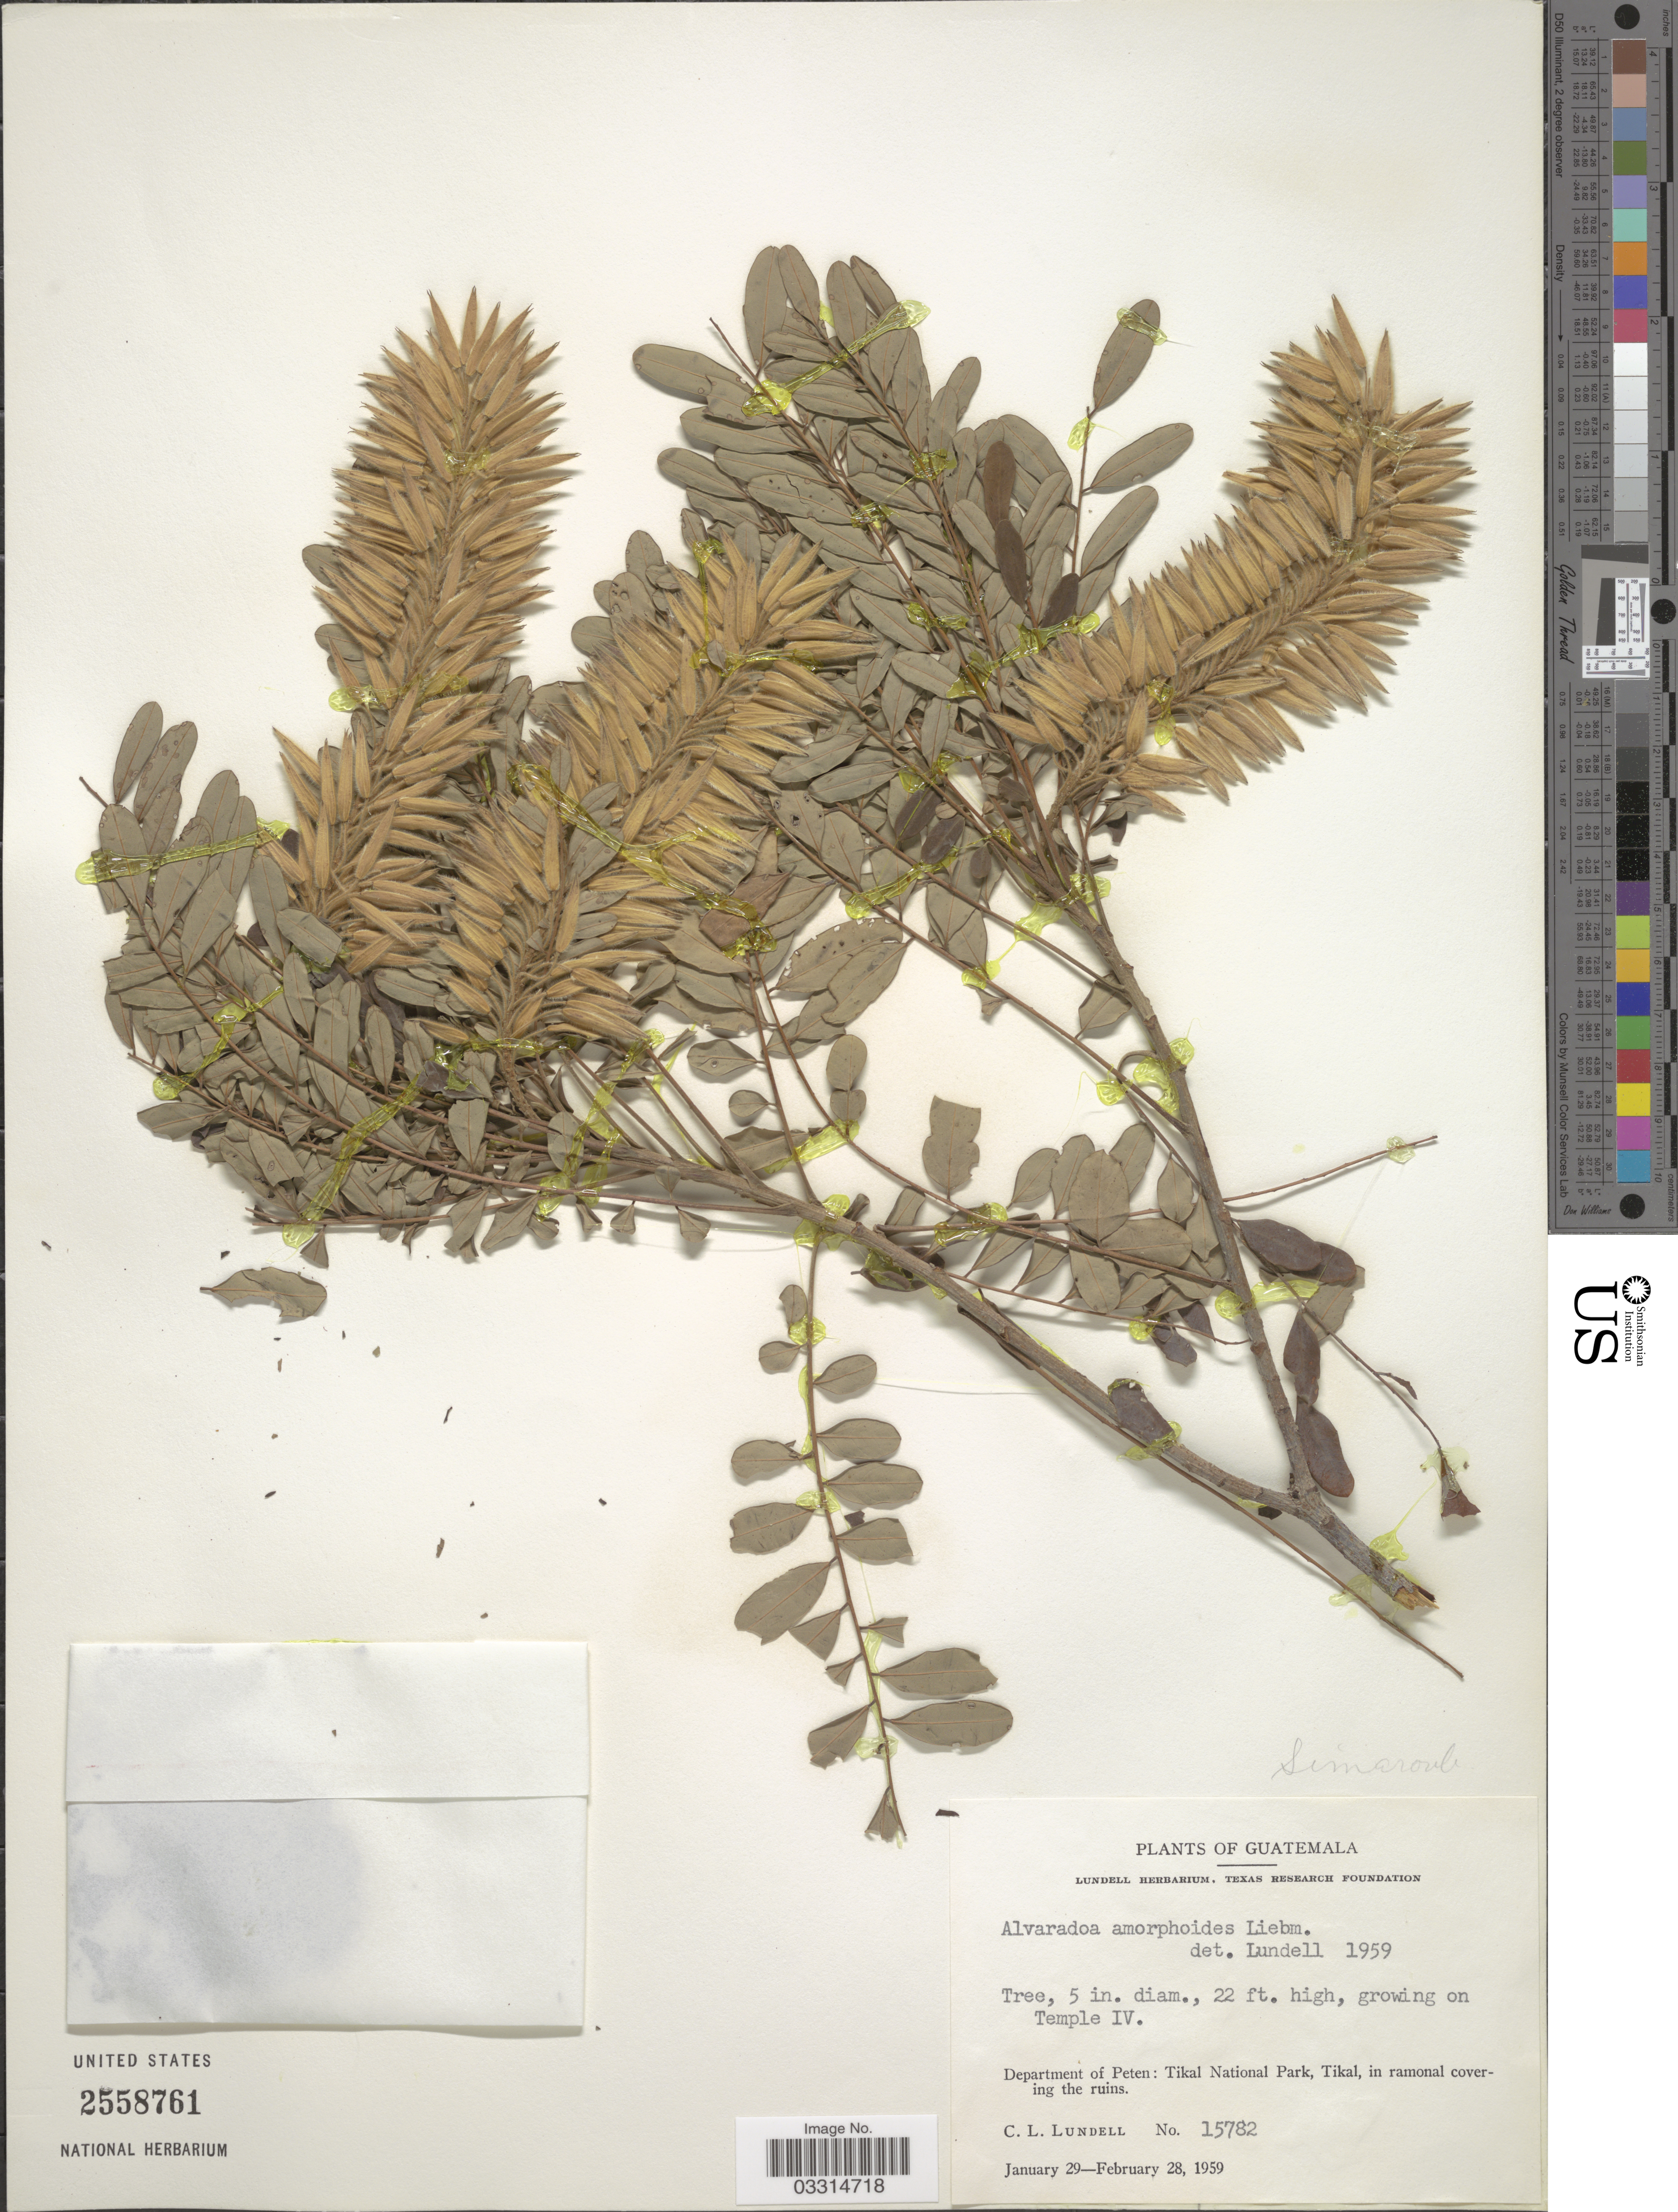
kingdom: Plantae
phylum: Tracheophyta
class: Magnoliopsida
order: Picramniales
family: Picramniaceae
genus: Alvaradoa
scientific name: Alvaradoa amorphoides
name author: Liebm.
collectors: C. L. Lundell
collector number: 15782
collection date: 1959-01-29/1959-02-28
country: Guatemala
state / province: El Petén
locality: Growing on Temple IV. Department of Peten: Tikal National Park, Tikal, in ramonal covering the ruins.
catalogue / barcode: US 2558761